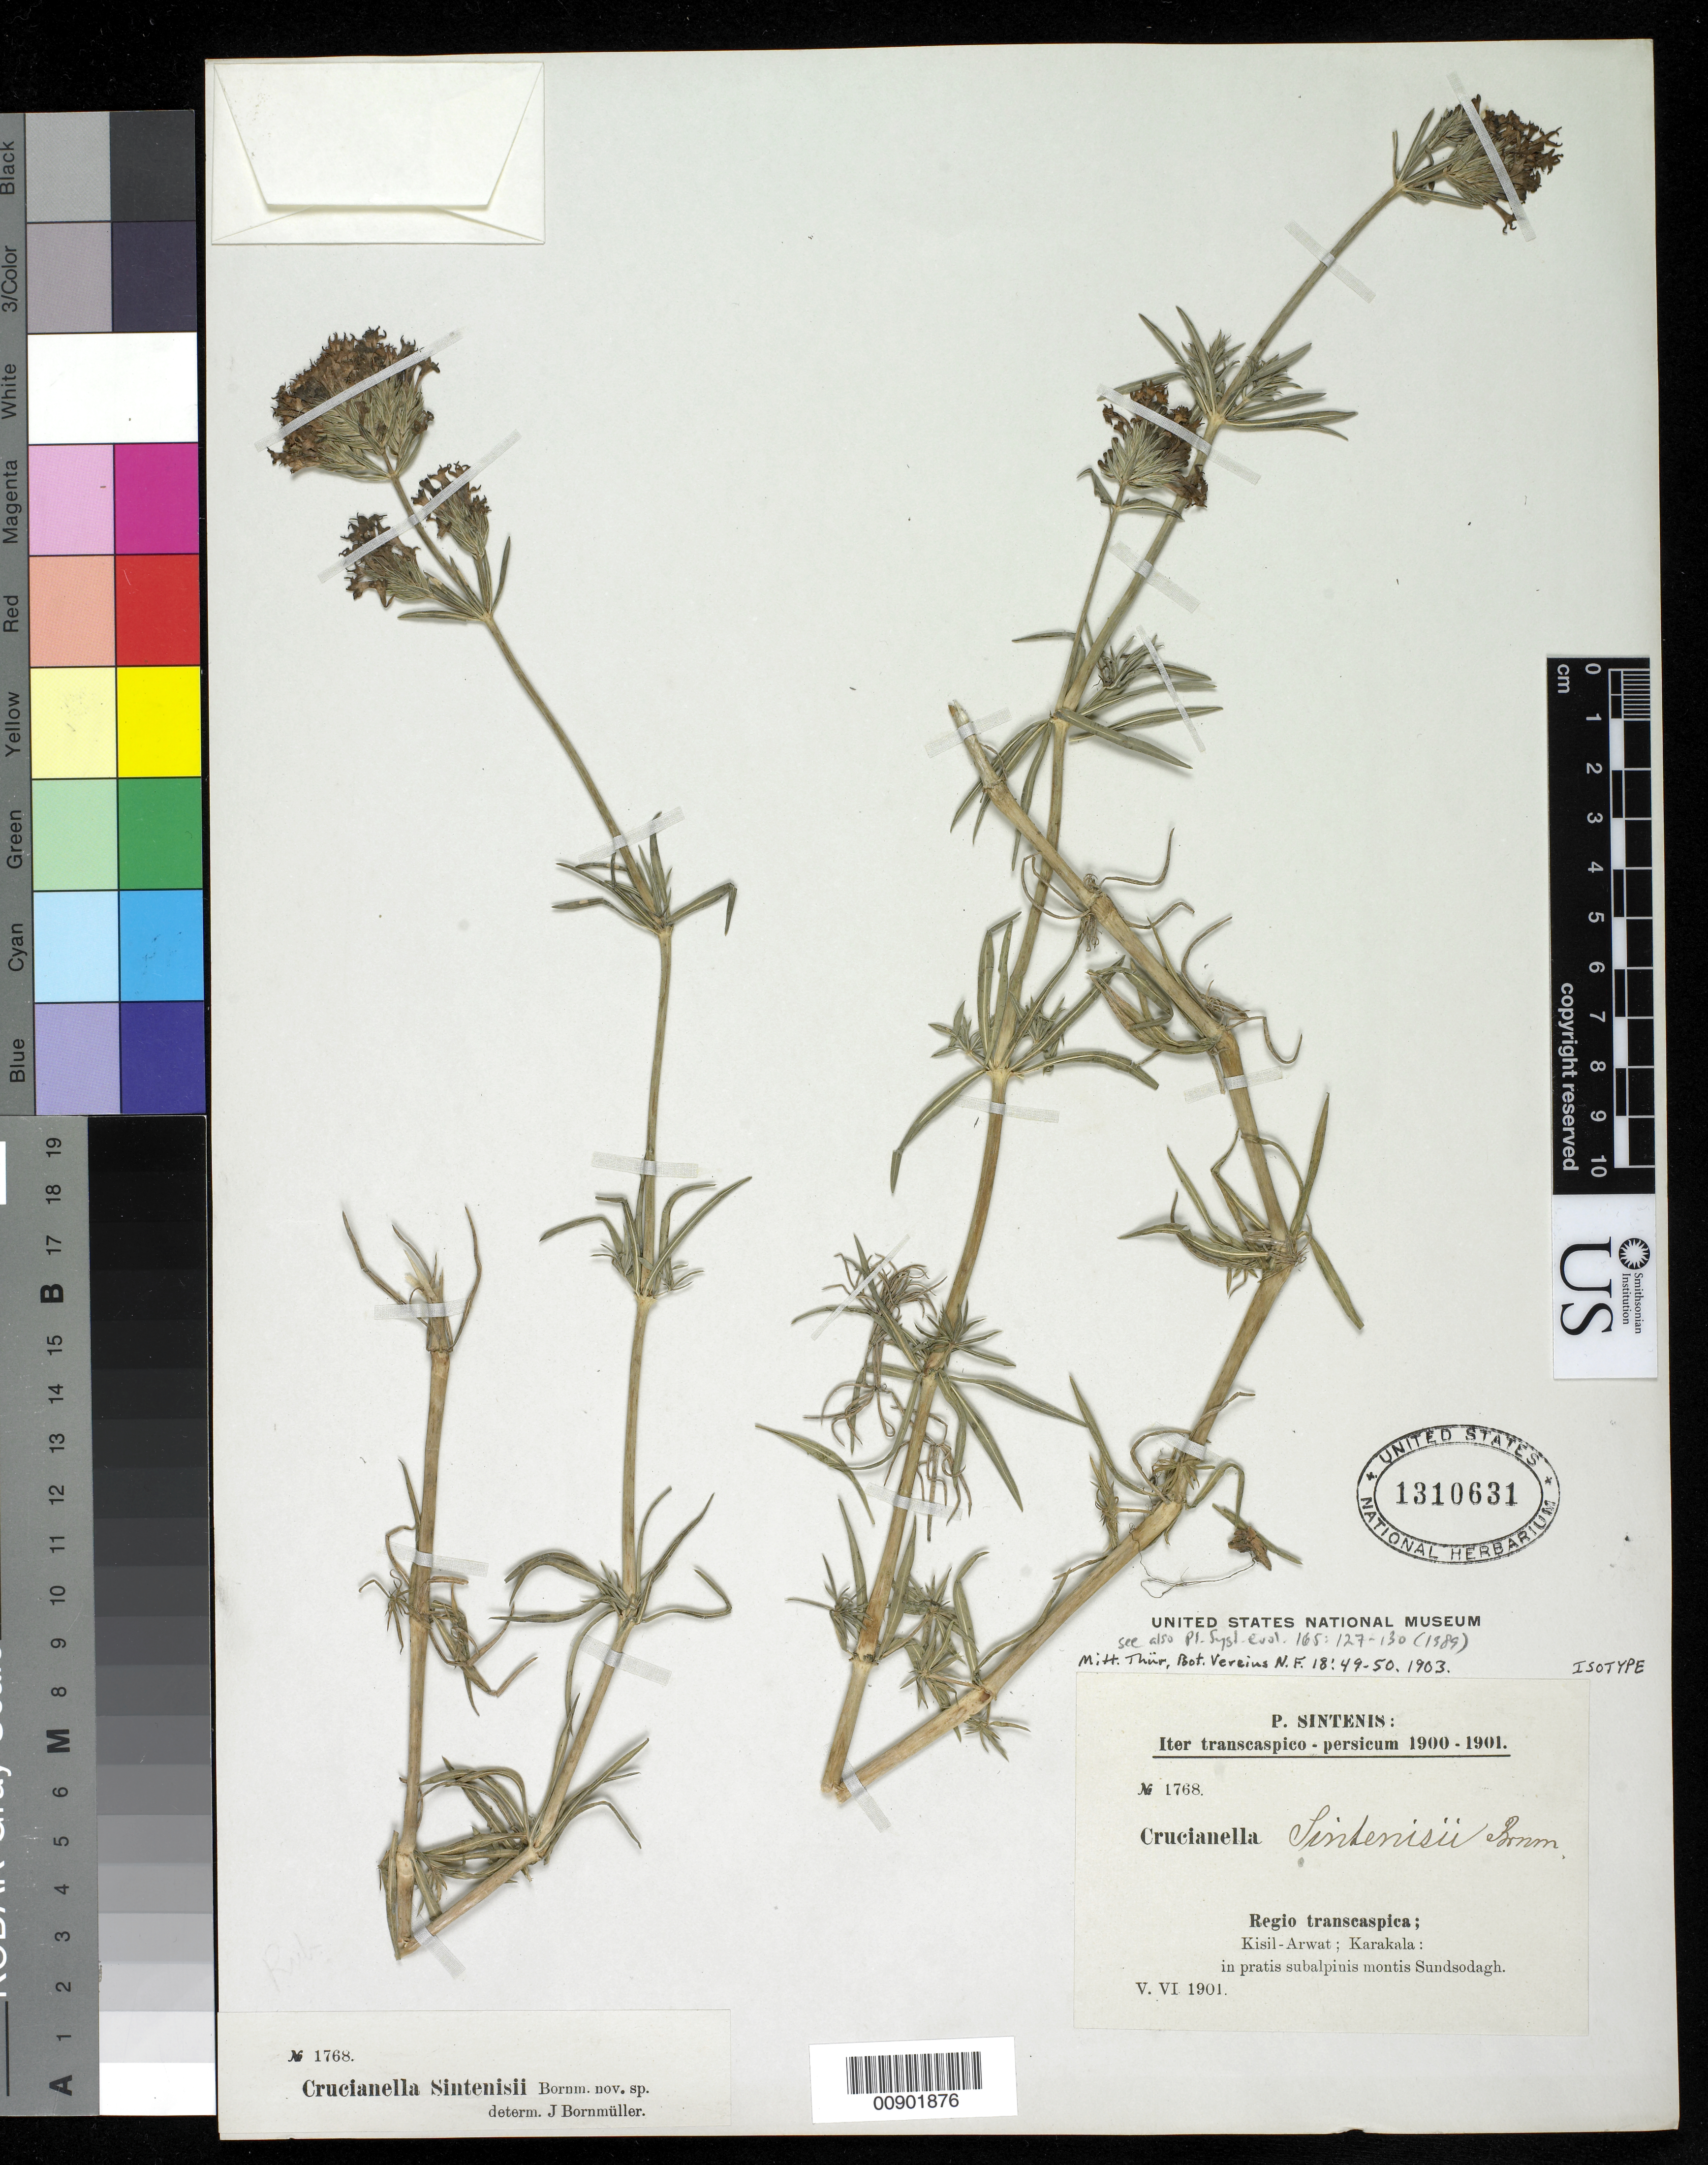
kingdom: Plantae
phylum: Tracheophyta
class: Magnoliopsida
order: Gentianales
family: Rubiaceae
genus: Crucianella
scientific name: Crucianella sintenisii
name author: Bornm.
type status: Isotype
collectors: P. Sintenis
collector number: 1768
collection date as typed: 05 Jun 1901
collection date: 1901-06-05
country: Turkmenistan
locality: Regio transcaspica; Kisil-Arwat; Karakala: in pratis subalpinus montis Sundsodagh.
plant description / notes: See also E. Schönbeck-Temesy & F. Ehrendorfer 1989, Pl. Syst. Evol. 165: 127-130 (citing "lectotype" at W).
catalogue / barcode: US 1310631